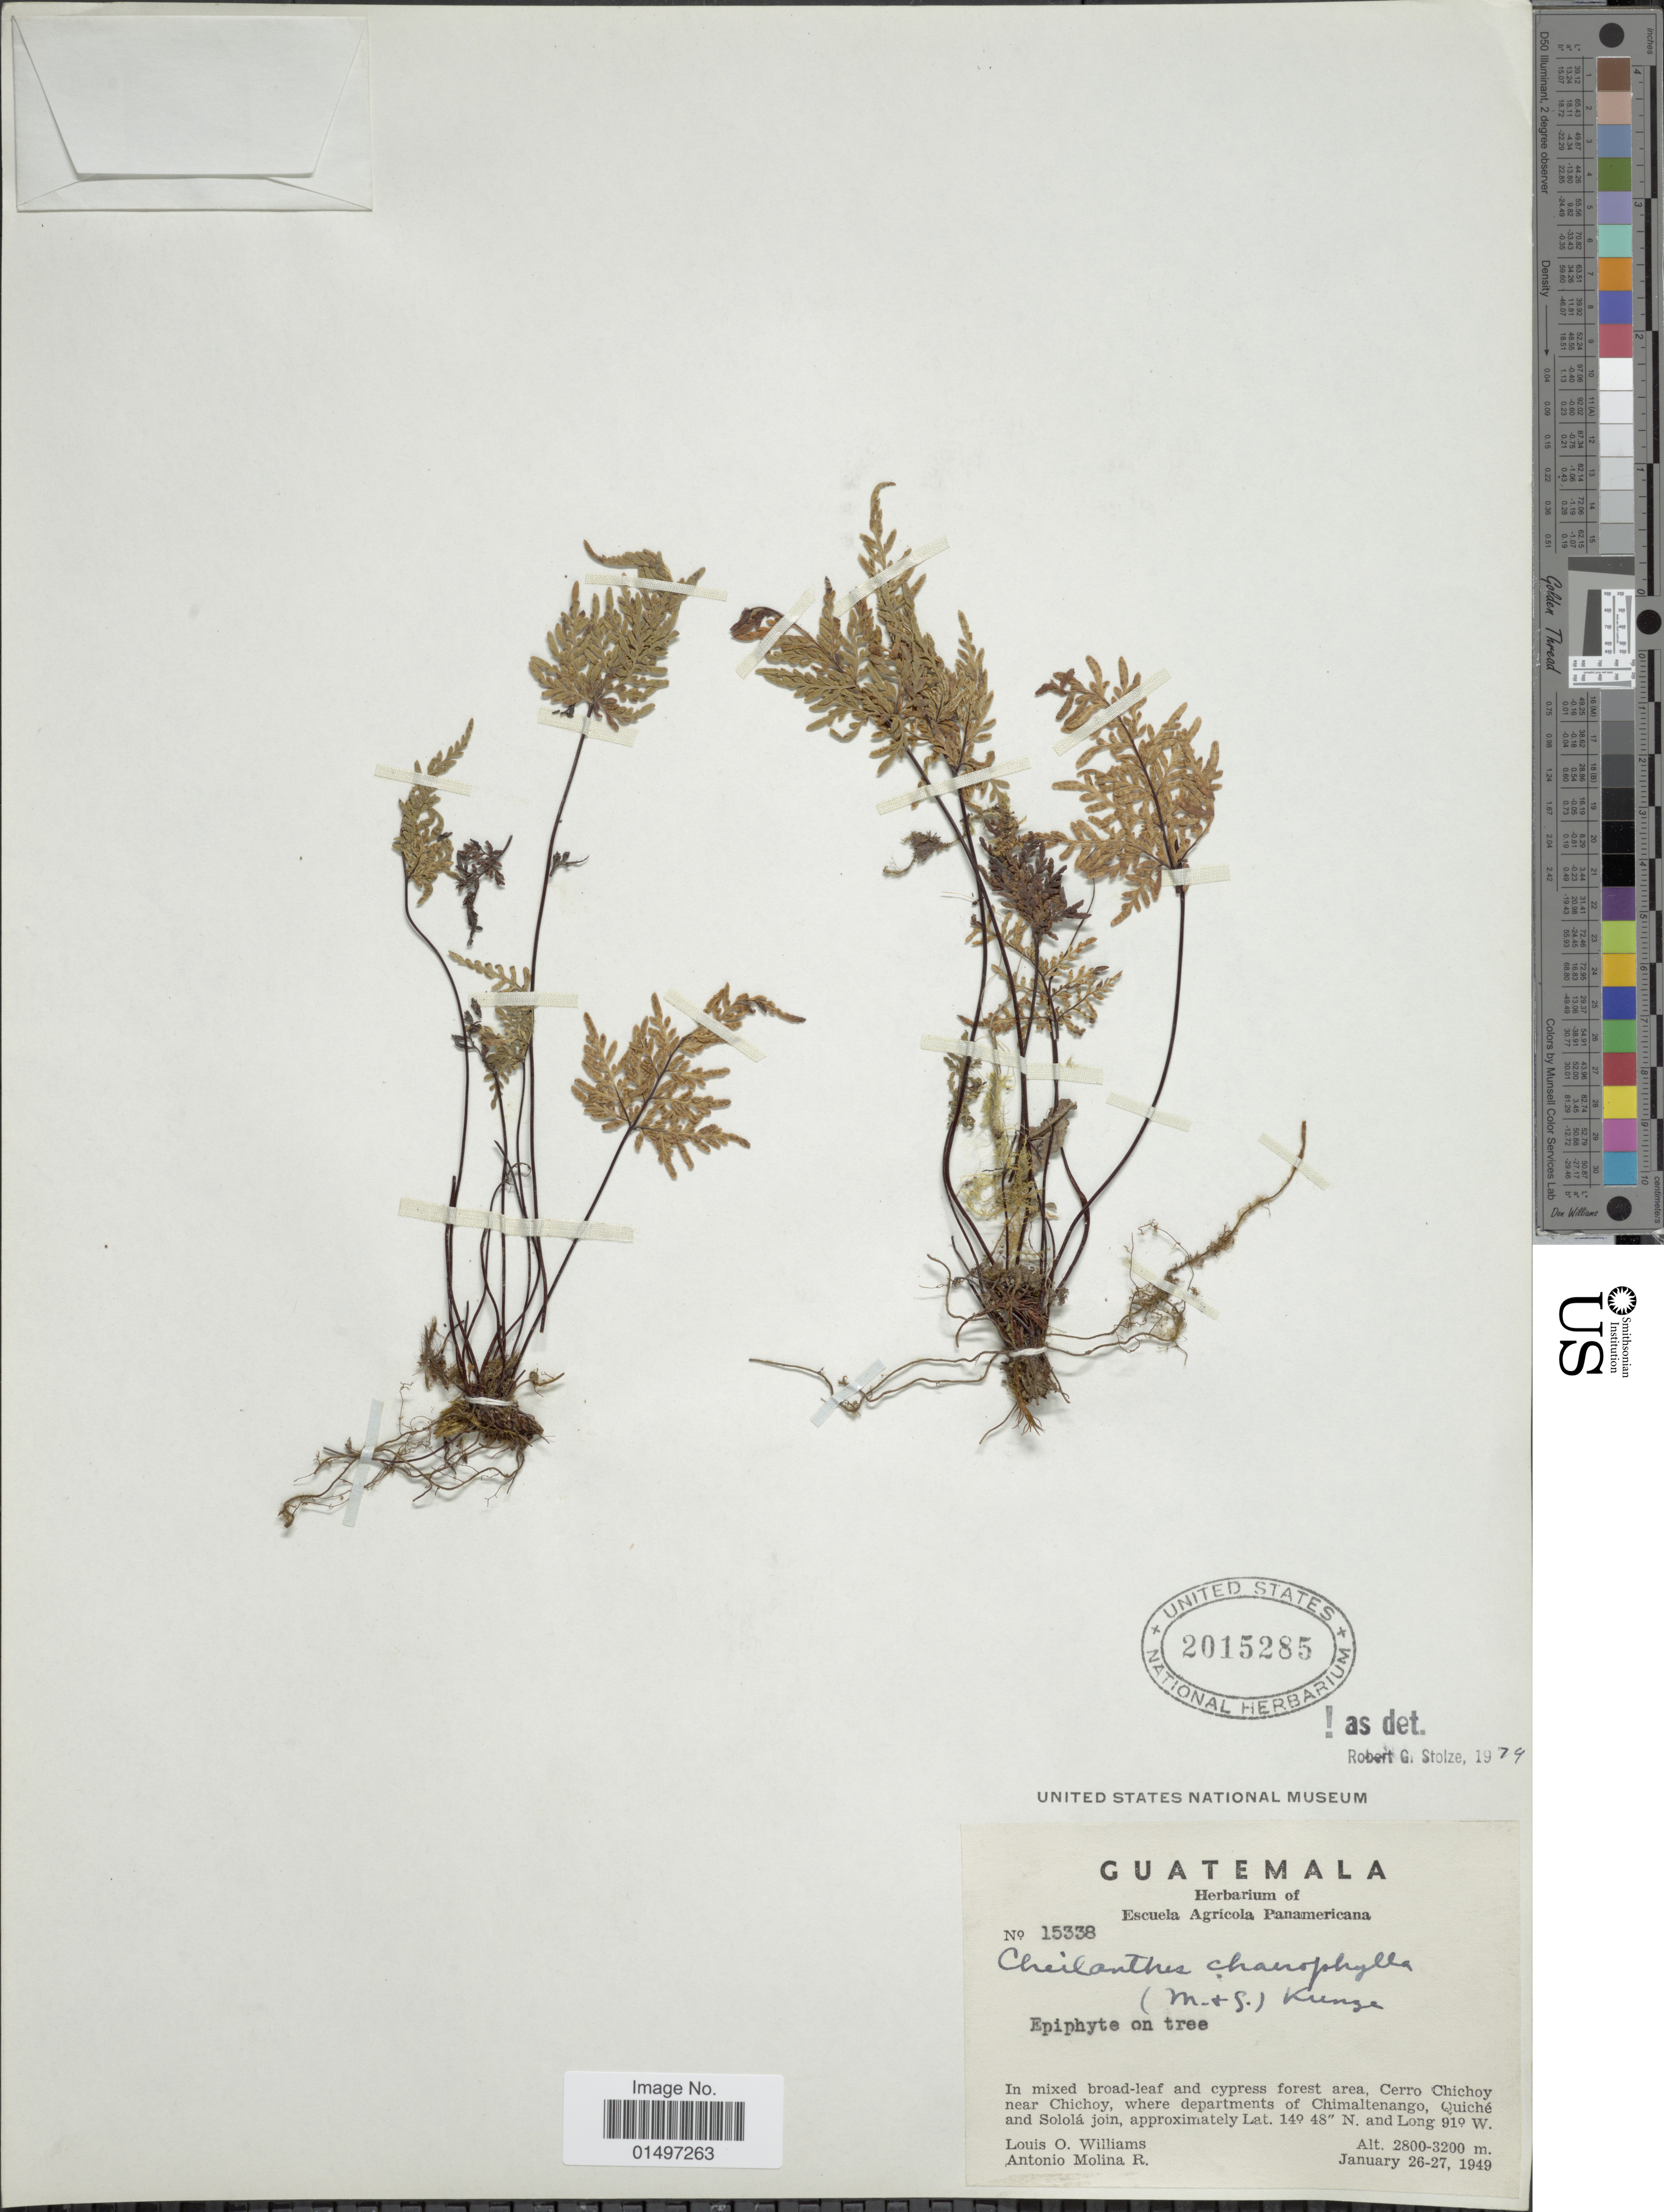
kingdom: Plantae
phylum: Tracheophyta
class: Polypodiopsida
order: Polypodiales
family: Pteridaceae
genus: Gaga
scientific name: Gaga membranacea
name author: (Davenp.) Fay W. Li & Windham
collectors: L. O. Williams & A. Molina R.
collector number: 15338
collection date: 1949-01-26/1949-01-27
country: Guatemala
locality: Cerro Chichoy near Chichoy, where departments of Chimaltenango, Quiche and Solola join.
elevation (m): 2800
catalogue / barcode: US 2015285